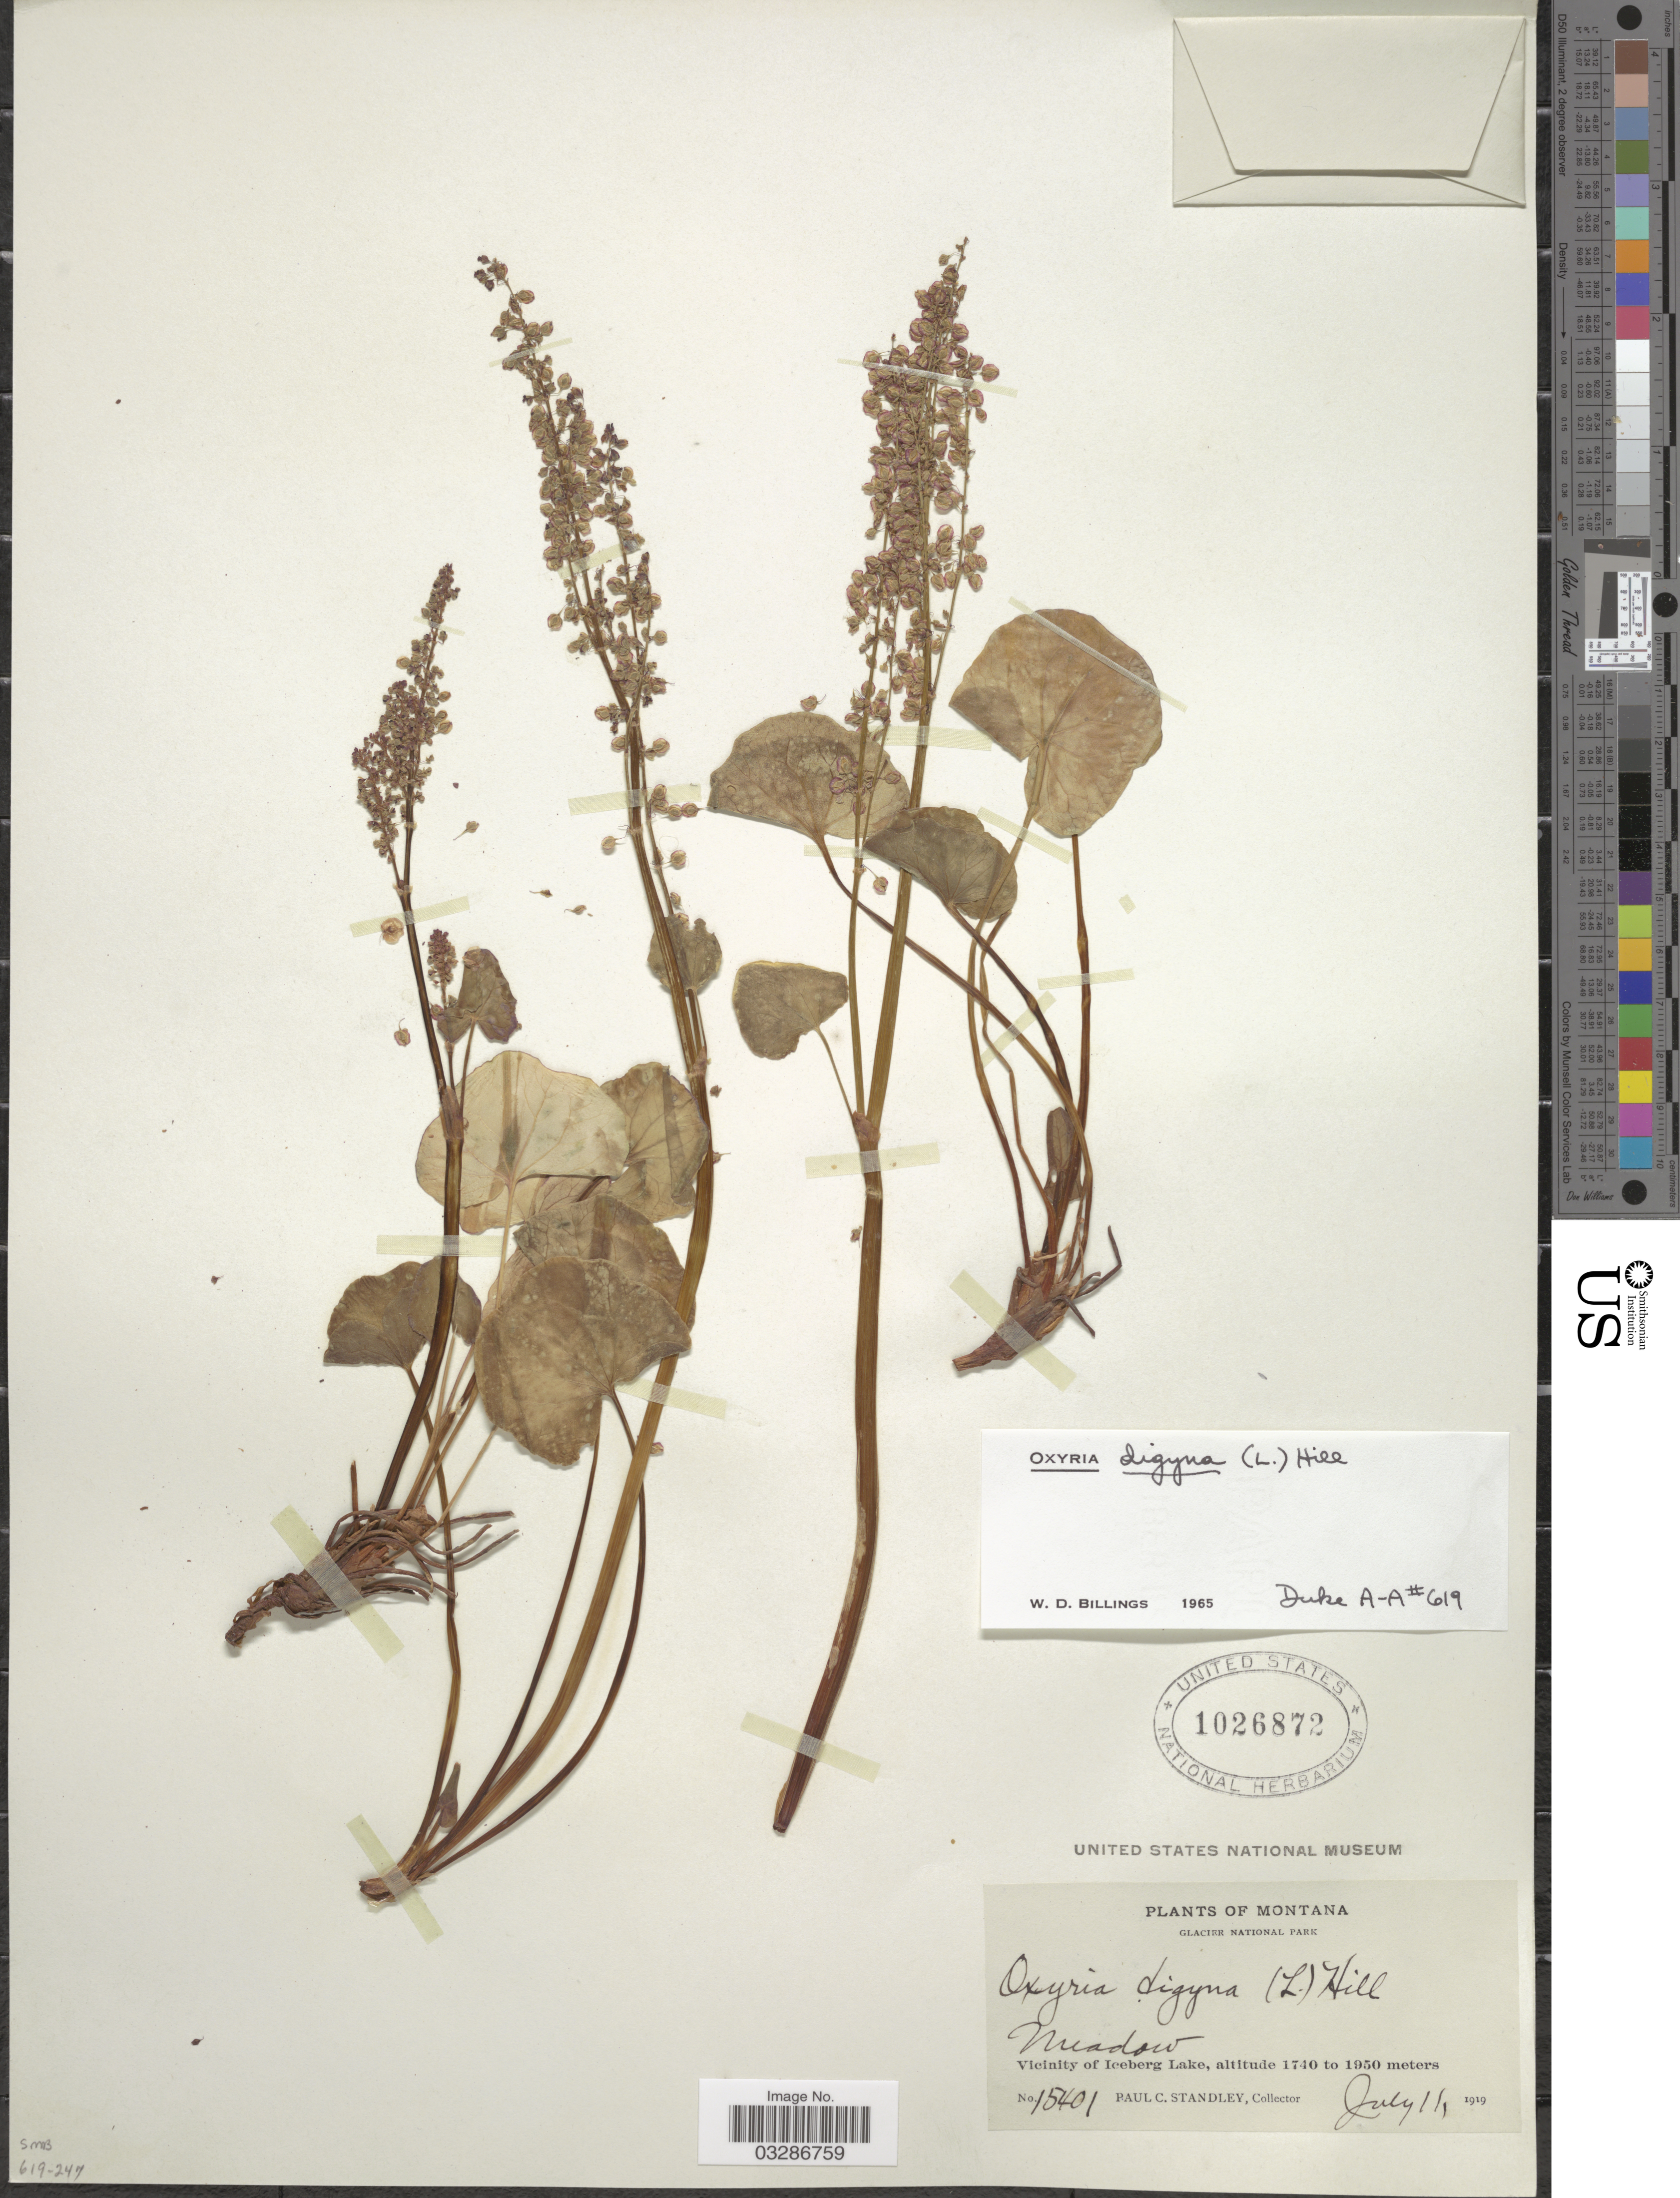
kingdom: Plantae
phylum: Tracheophyta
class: Magnoliopsida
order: Caryophyllales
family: Polygonaceae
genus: Oxyria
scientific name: Oxyria digyna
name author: (L.) Hill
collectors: P. C. Standley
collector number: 15401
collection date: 1919-07-11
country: United States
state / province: Montana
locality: Glacier National Park. Vicinity of Iceberg Lake.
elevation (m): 1740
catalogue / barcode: US 1026872